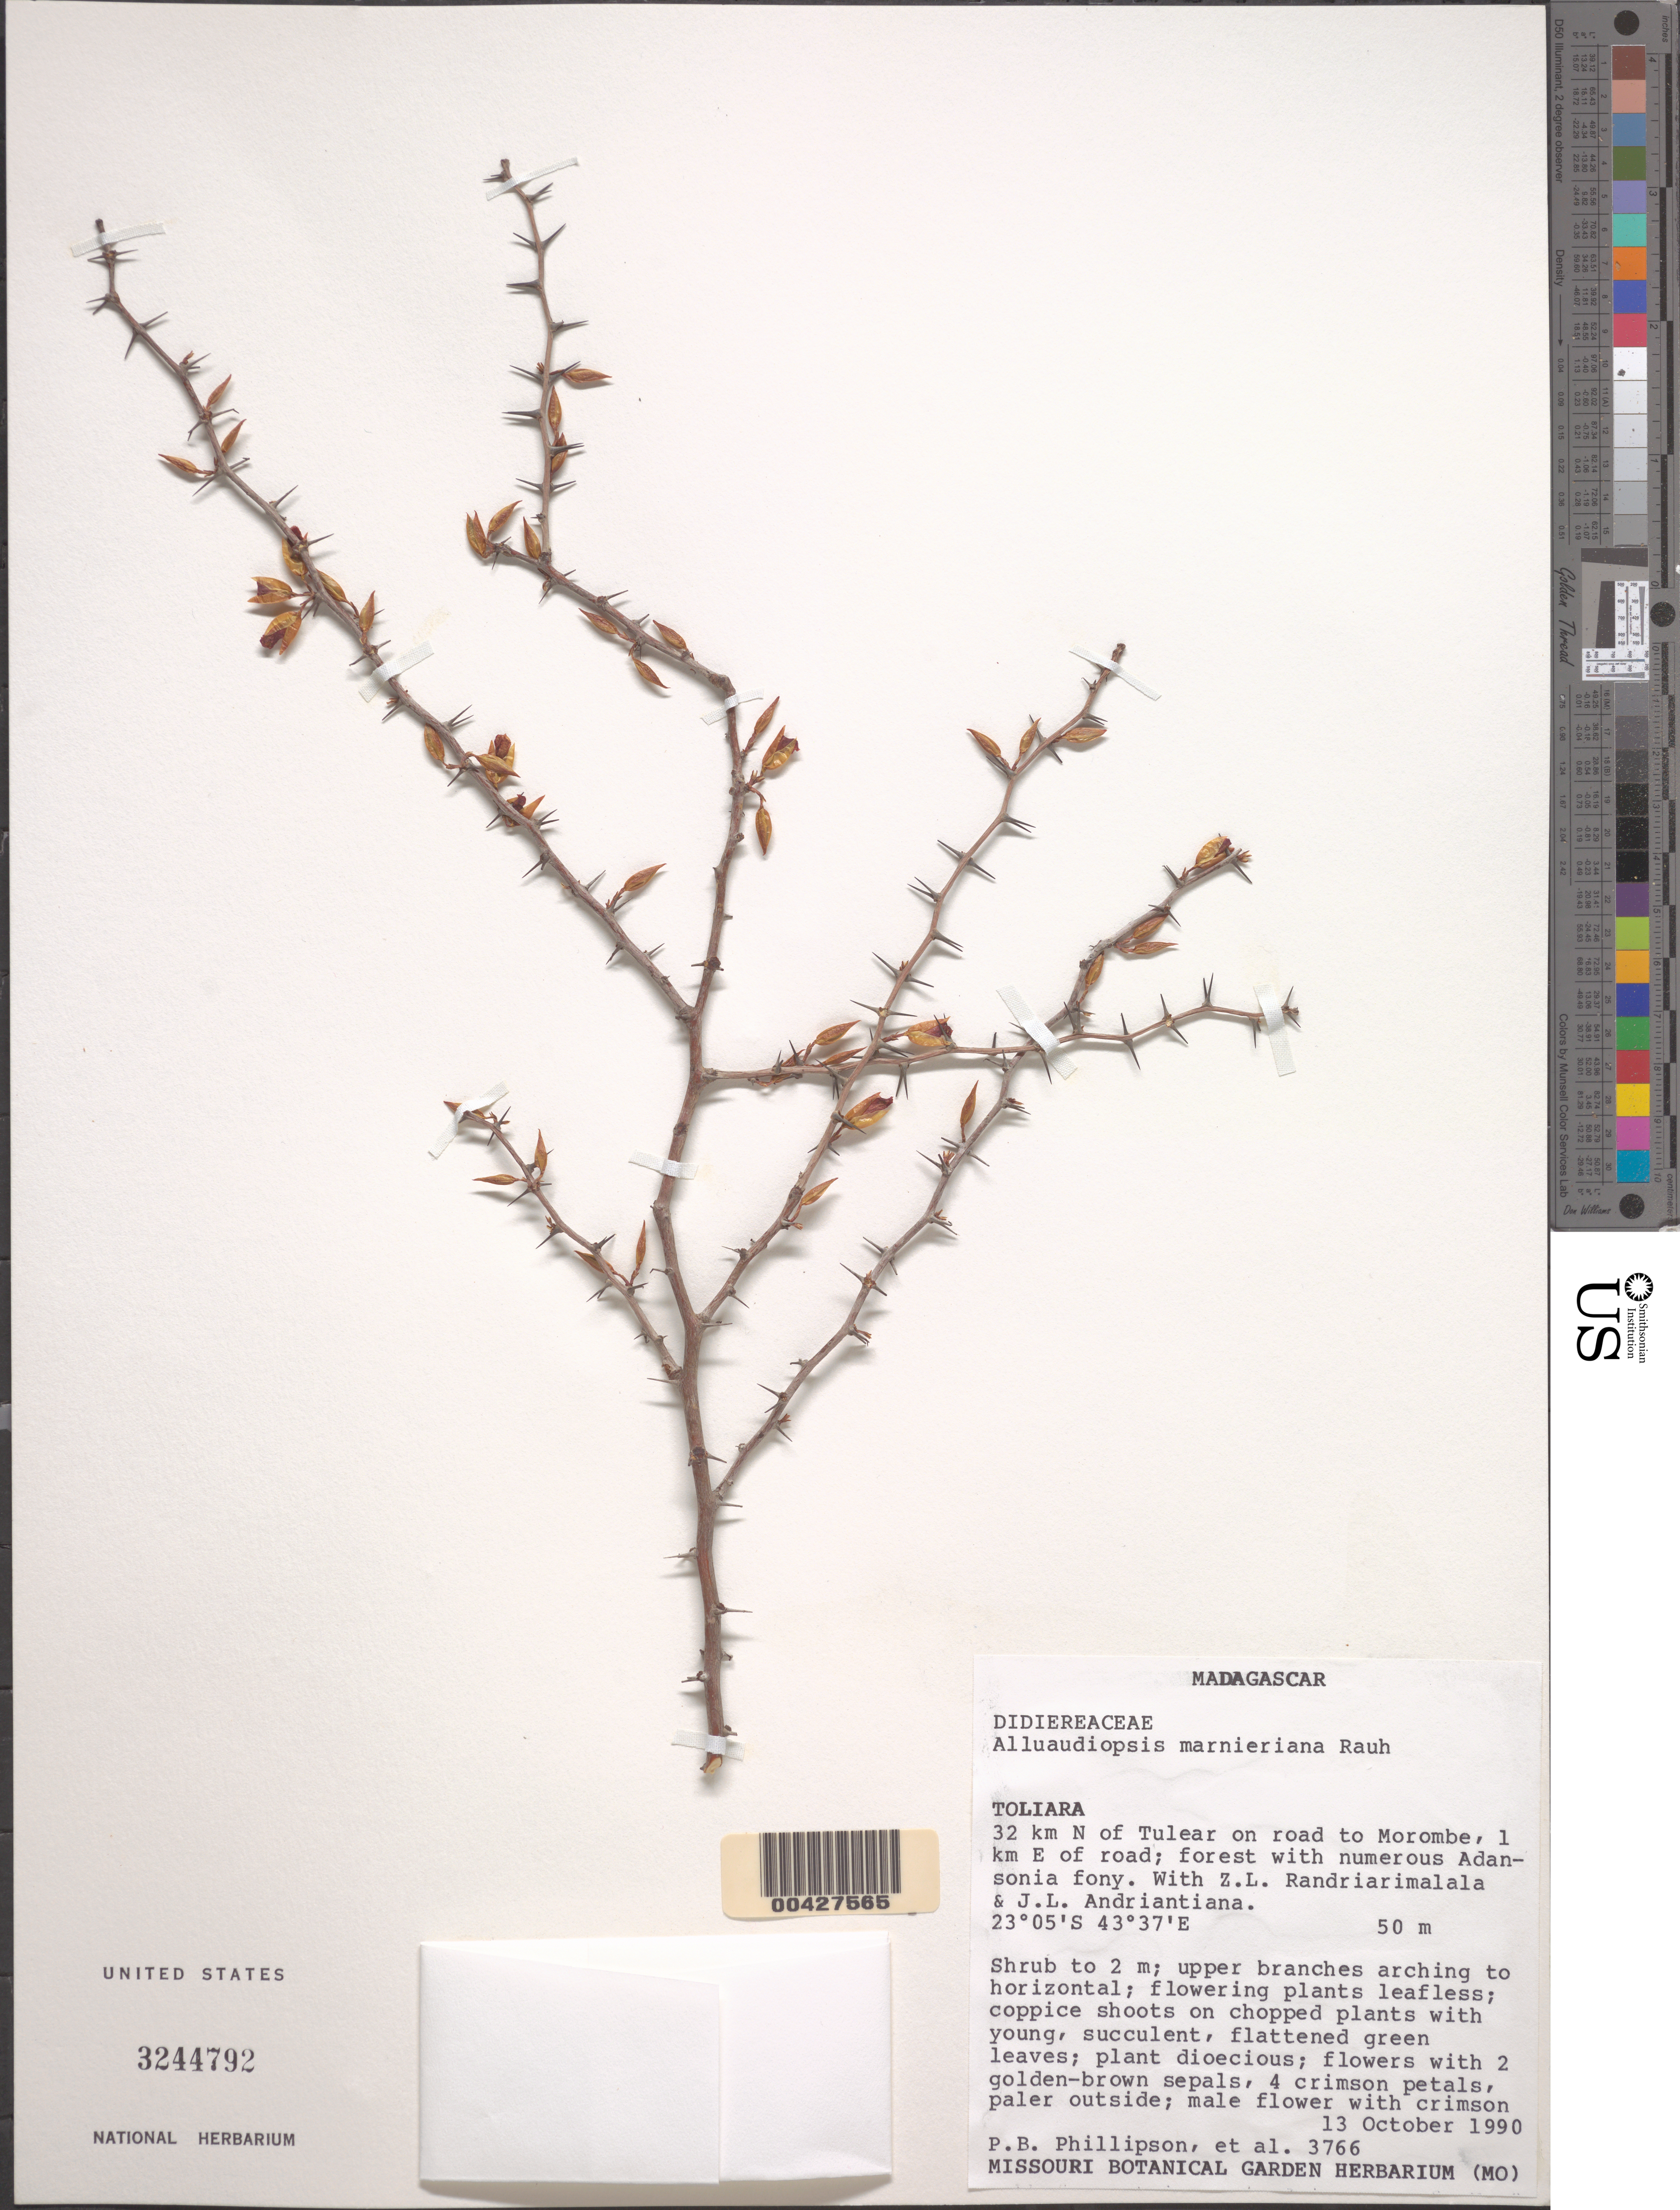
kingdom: Plantae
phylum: Tracheophyta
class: Magnoliopsida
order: Caryophyllales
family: Didiereaceae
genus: Alluaudiopsis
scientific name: Alluaudiopsis marnieriana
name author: Rauh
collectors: P. B. Phillipson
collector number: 3766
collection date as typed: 13 Oct 1990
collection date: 1990-10-13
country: Madagascar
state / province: Atsimo-Andrefana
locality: N of tulear on road to morombe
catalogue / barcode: US 3244792